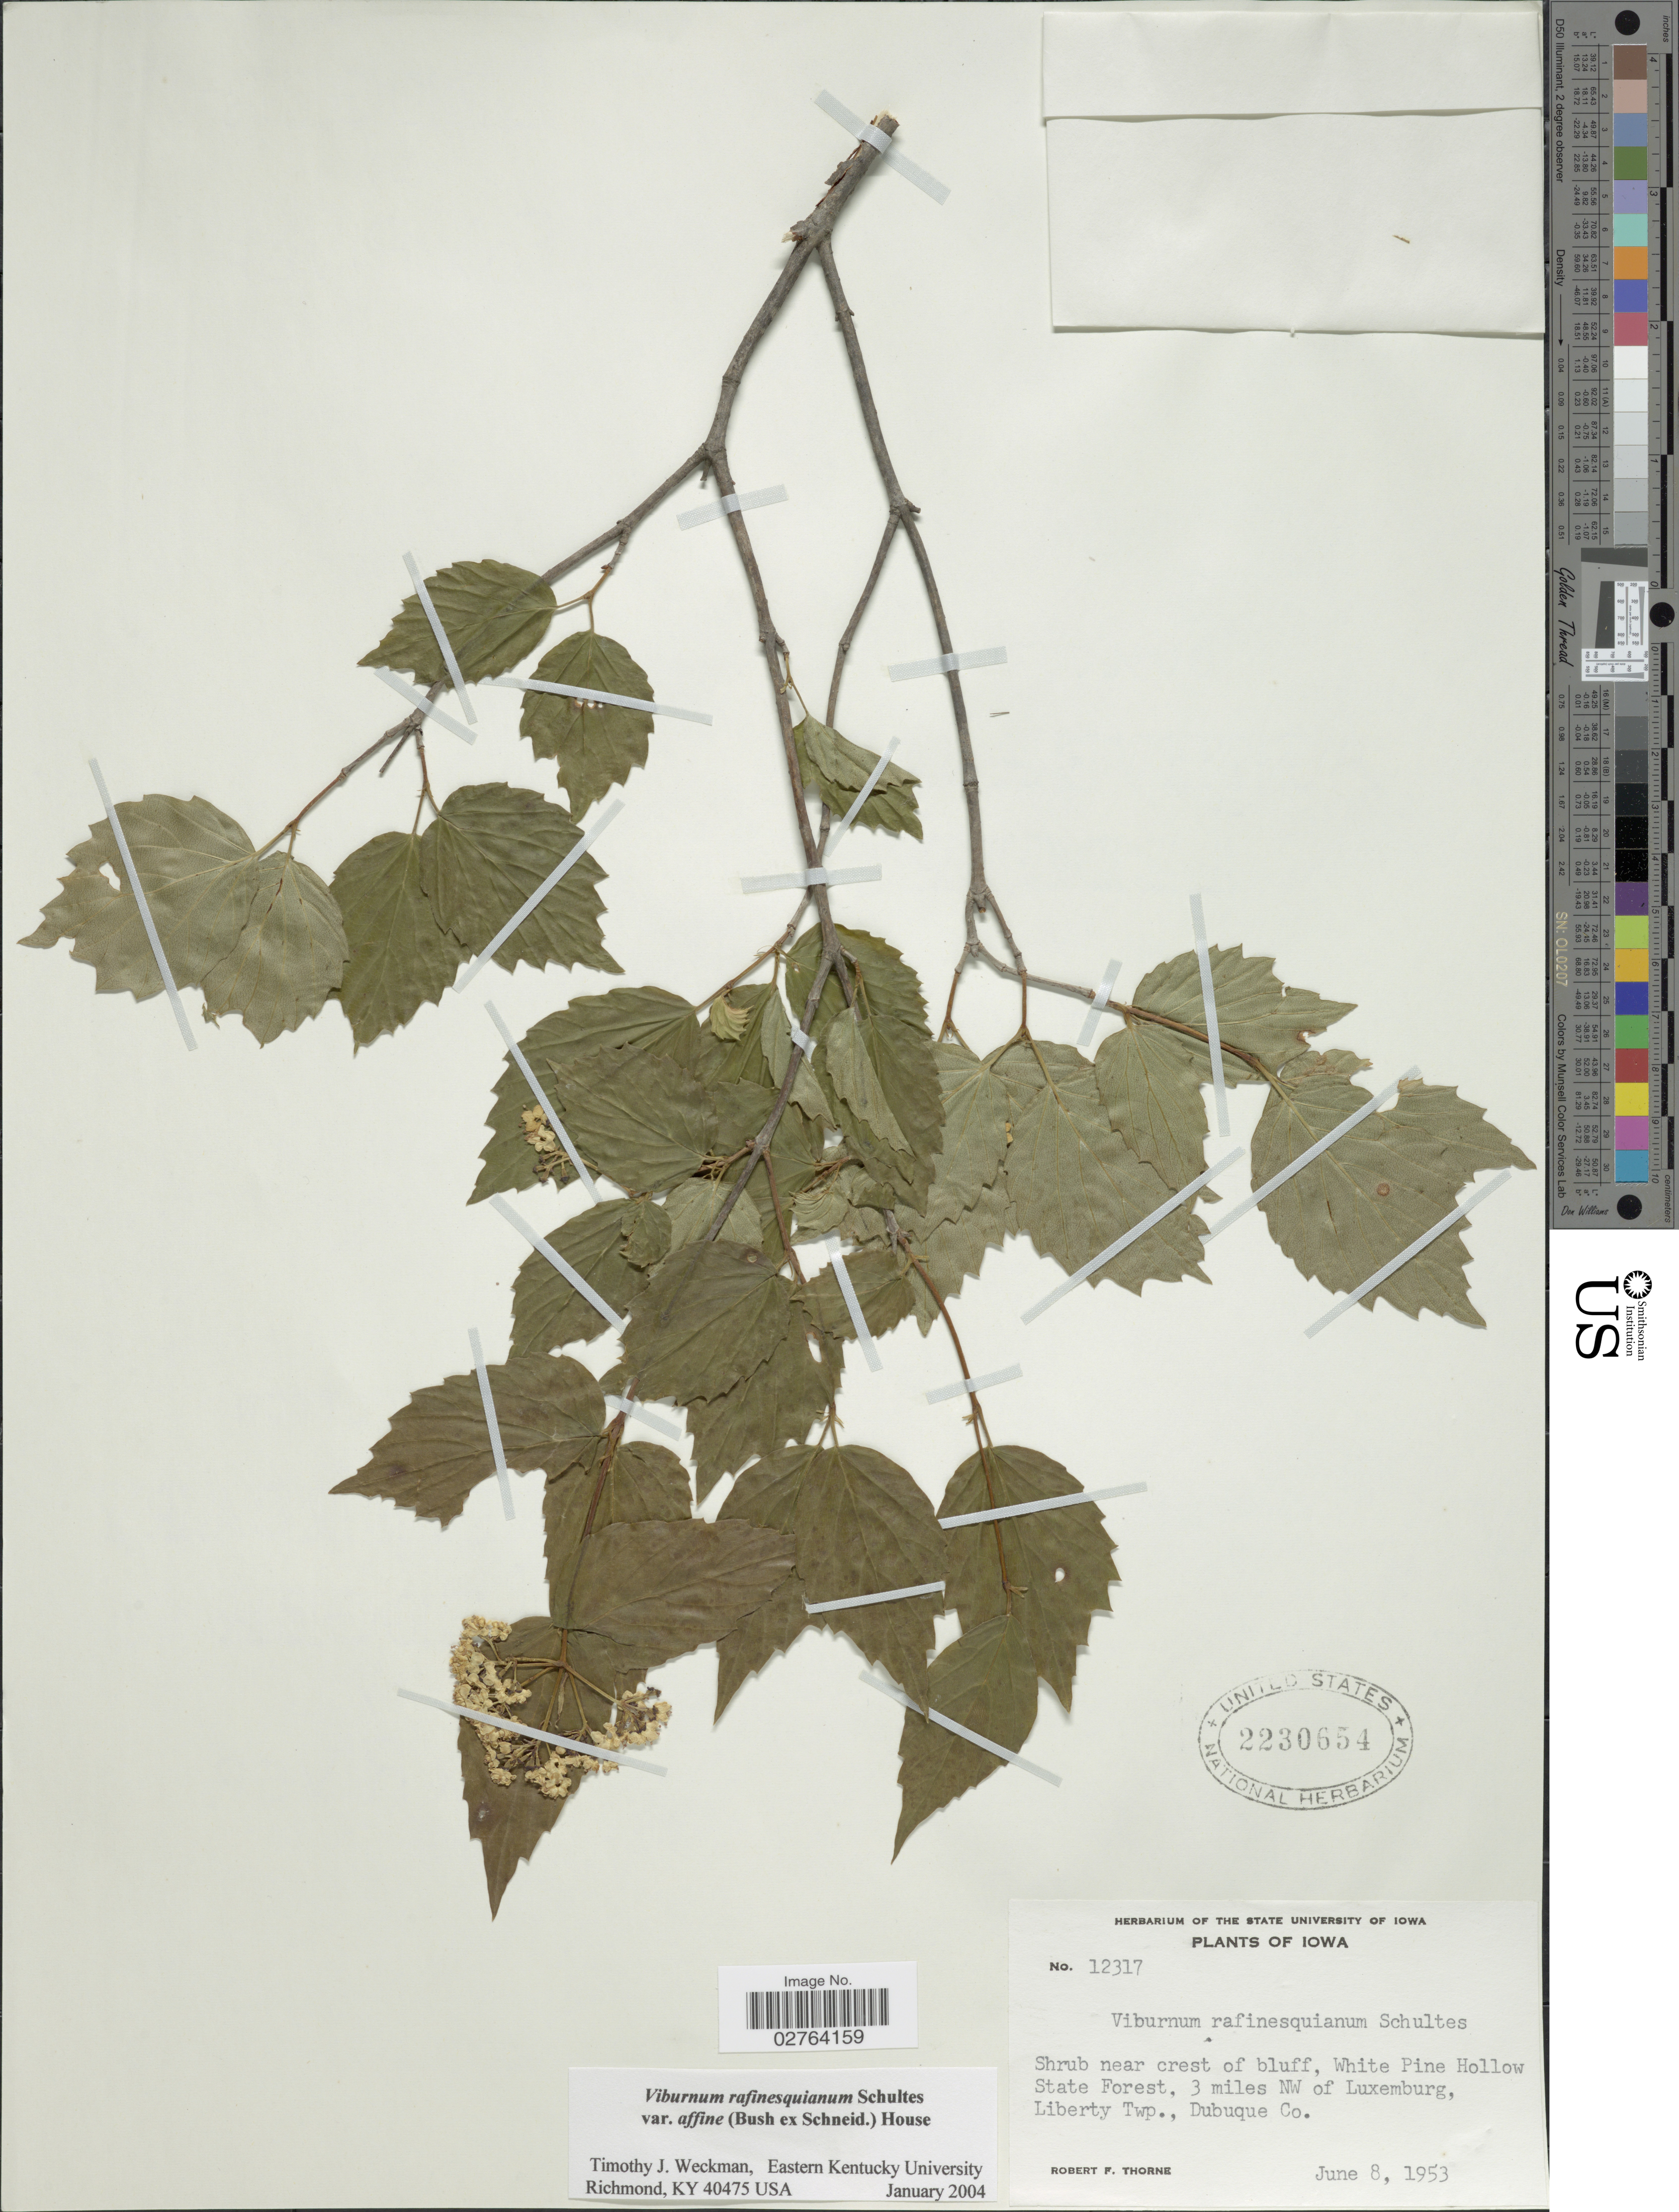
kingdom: Plantae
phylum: Tracheophyta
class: Magnoliopsida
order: Dipsacales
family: Viburnaceae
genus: Viburnum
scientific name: Viburnum rafinesqueanum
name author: Schult.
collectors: R. F. Thorne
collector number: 12317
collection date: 1953-06-08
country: United States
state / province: Iowa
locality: White Pine Hollow State Forest, 3 miles NW of Luxemburg, Liberty Twp., Dubuque Co.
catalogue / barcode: US 2230654